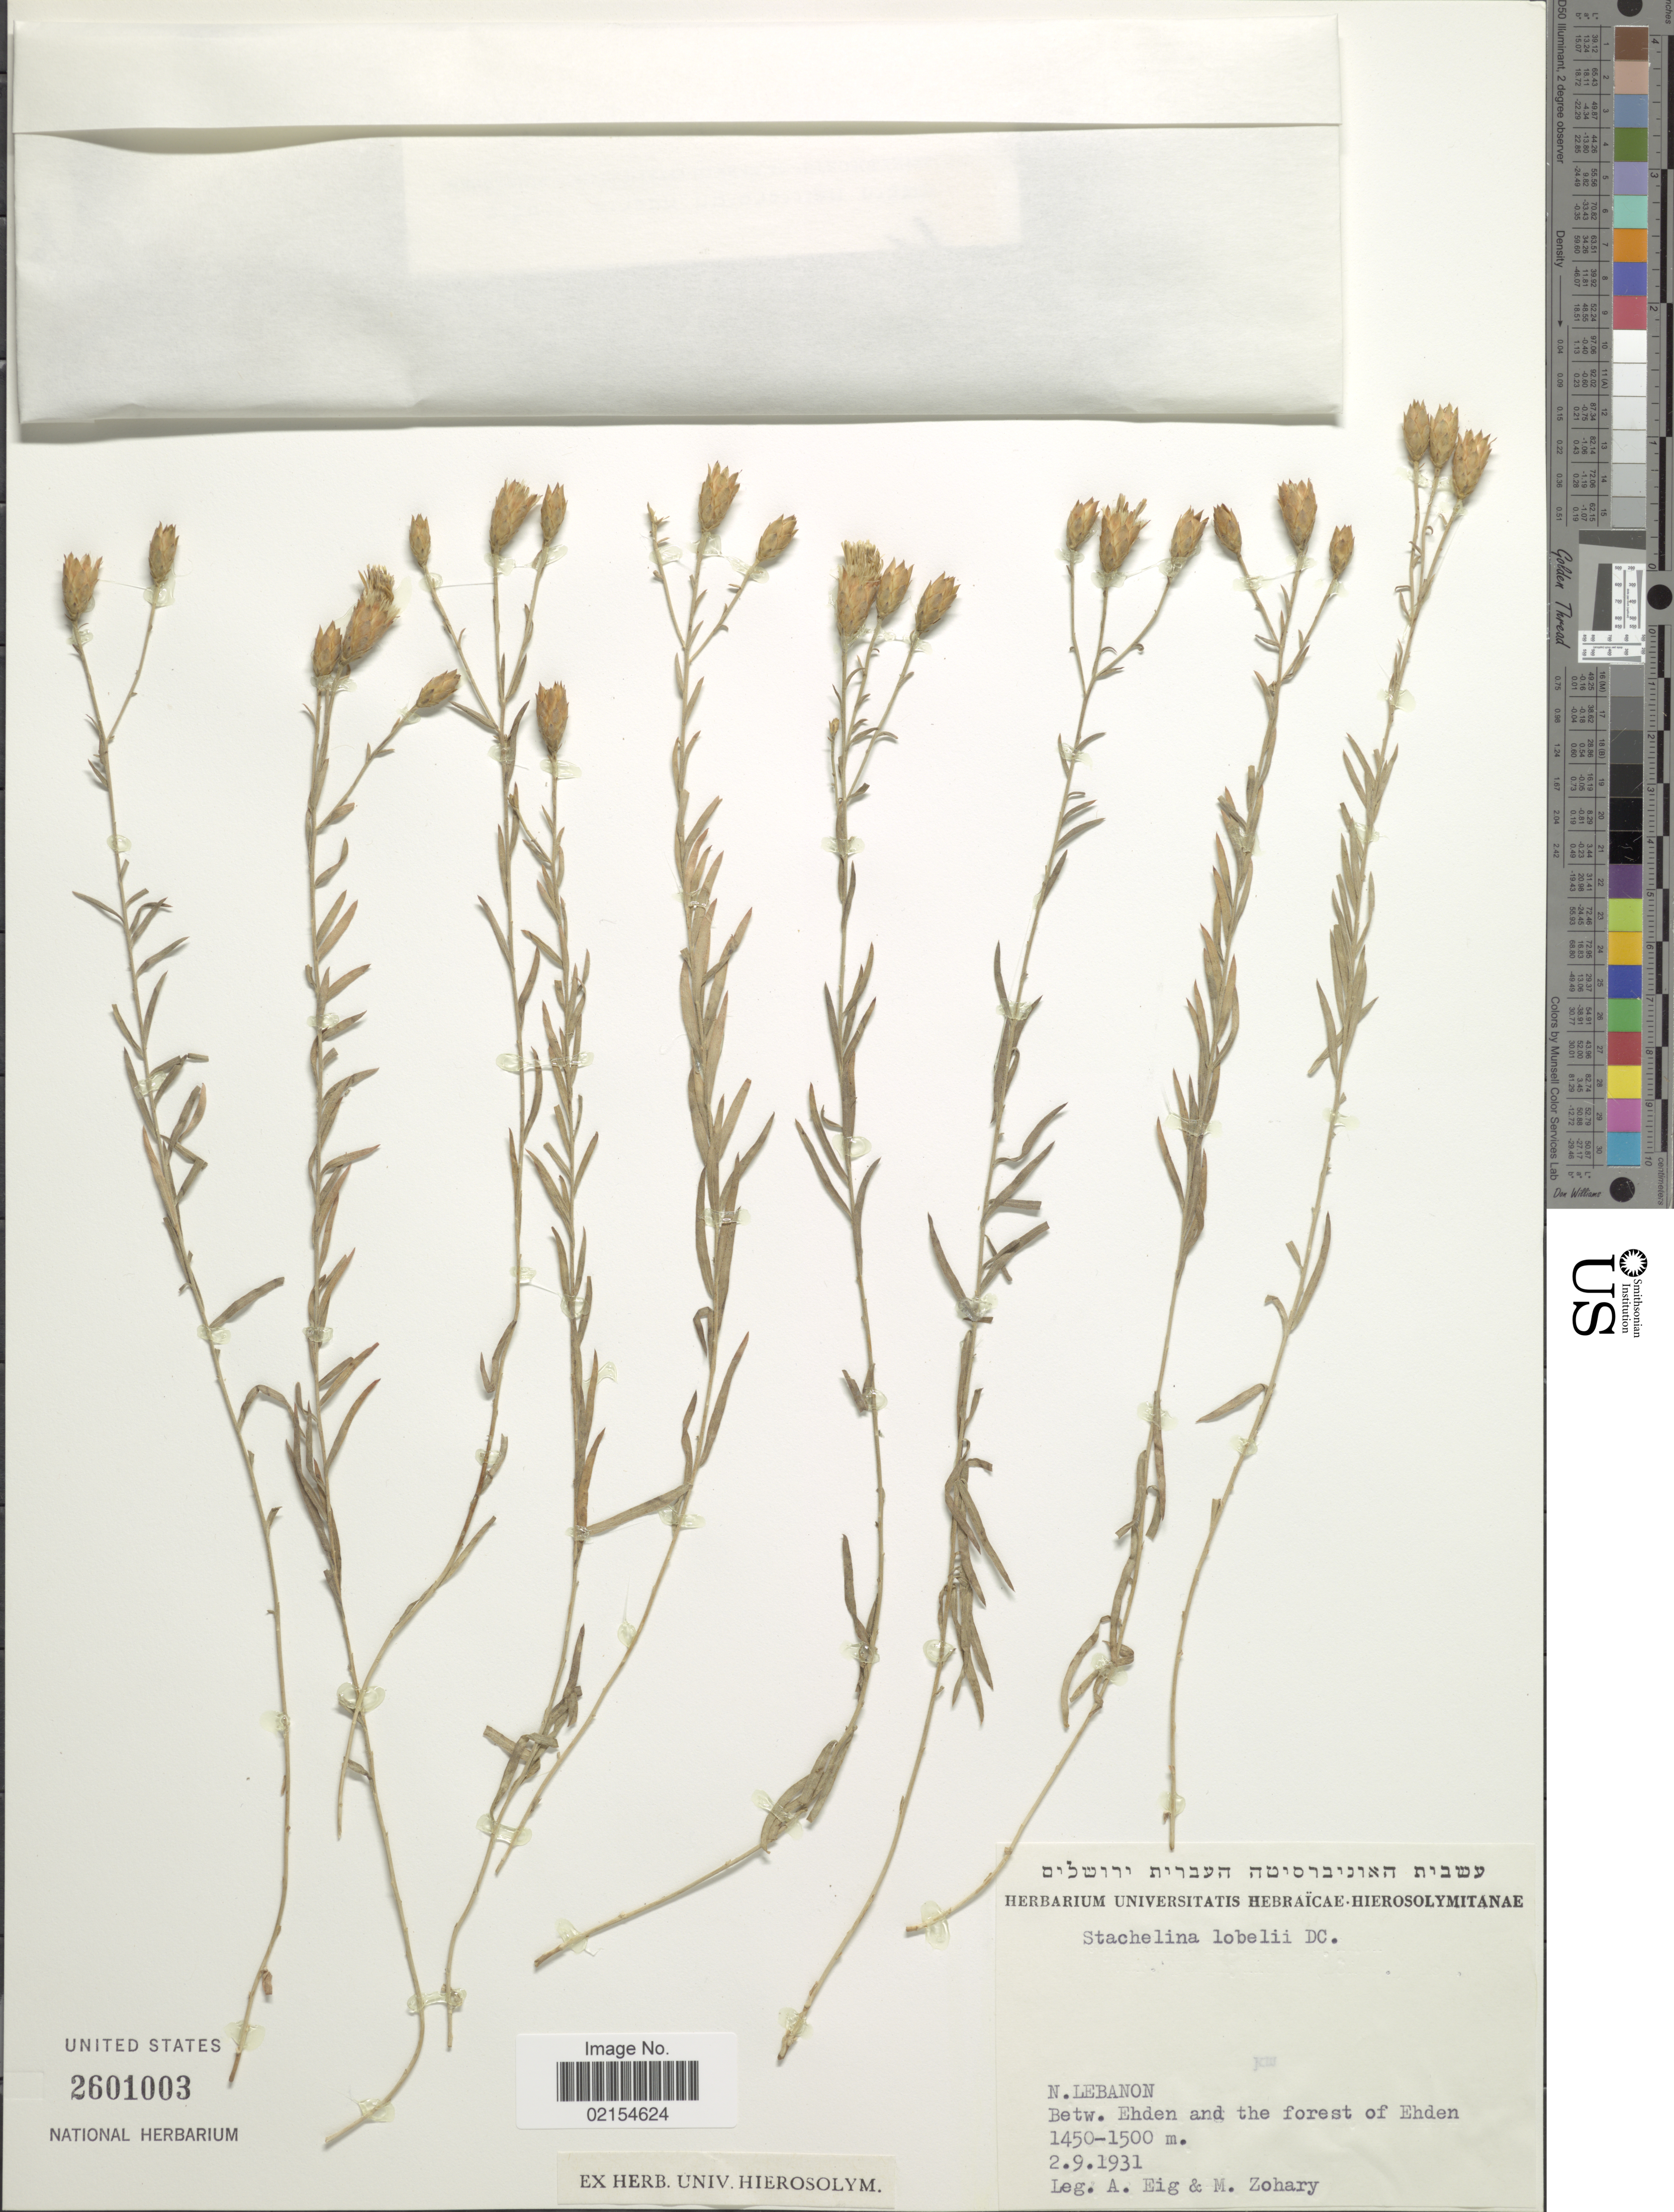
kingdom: Plantae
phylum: Tracheophyta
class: Magnoliopsida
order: Asterales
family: Asteraceae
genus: Staehelina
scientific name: Staehelina lobelii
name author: DC.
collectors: A. Eig & M. Zohary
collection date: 1931-09-02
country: Lebanon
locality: N. Lebanon, Betw. Ehden and the forest of Ehden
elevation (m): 1450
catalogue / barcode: US 2601003